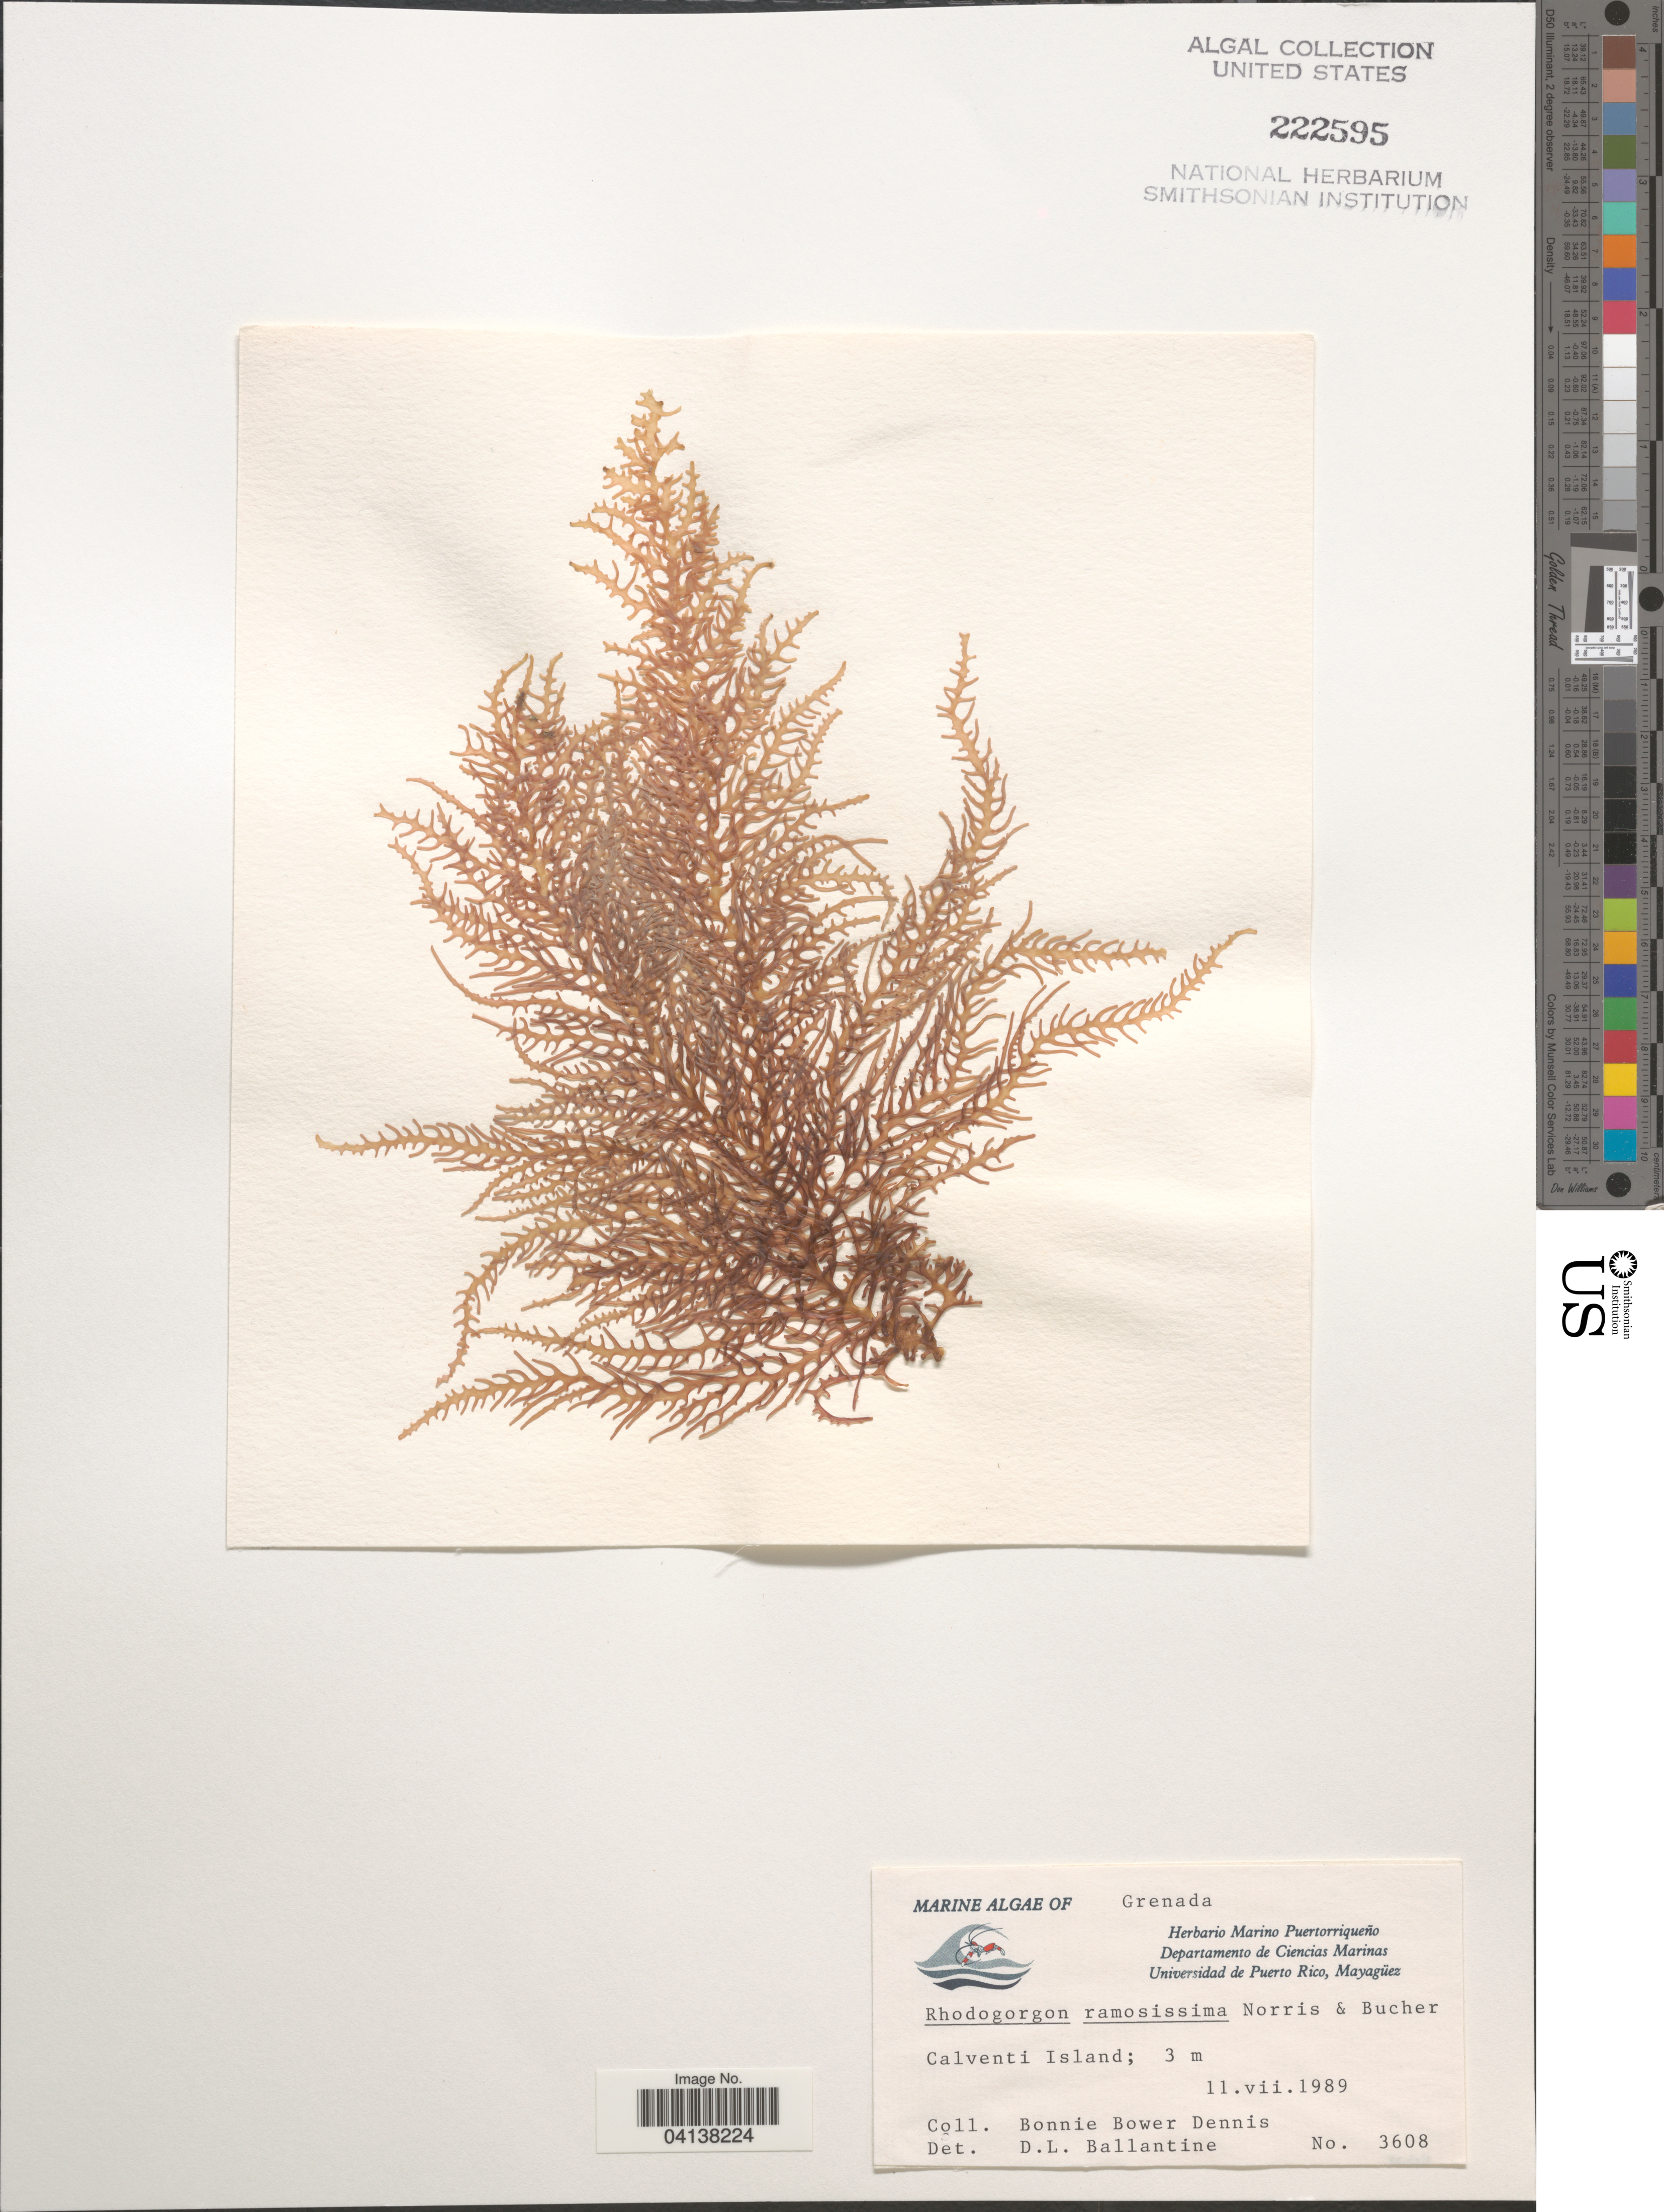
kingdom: Plantae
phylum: Rhodophyta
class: Florideophyceae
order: Rhodogorgonales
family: Rhodogorgonaceae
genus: Rhodogorgon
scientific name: Rhodogorgon ramosissima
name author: J.N. Norris & K.E. Bucher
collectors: B. Dennis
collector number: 3608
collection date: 1989-07-11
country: Grenada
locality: Calventi Island.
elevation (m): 3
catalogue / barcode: US 222595